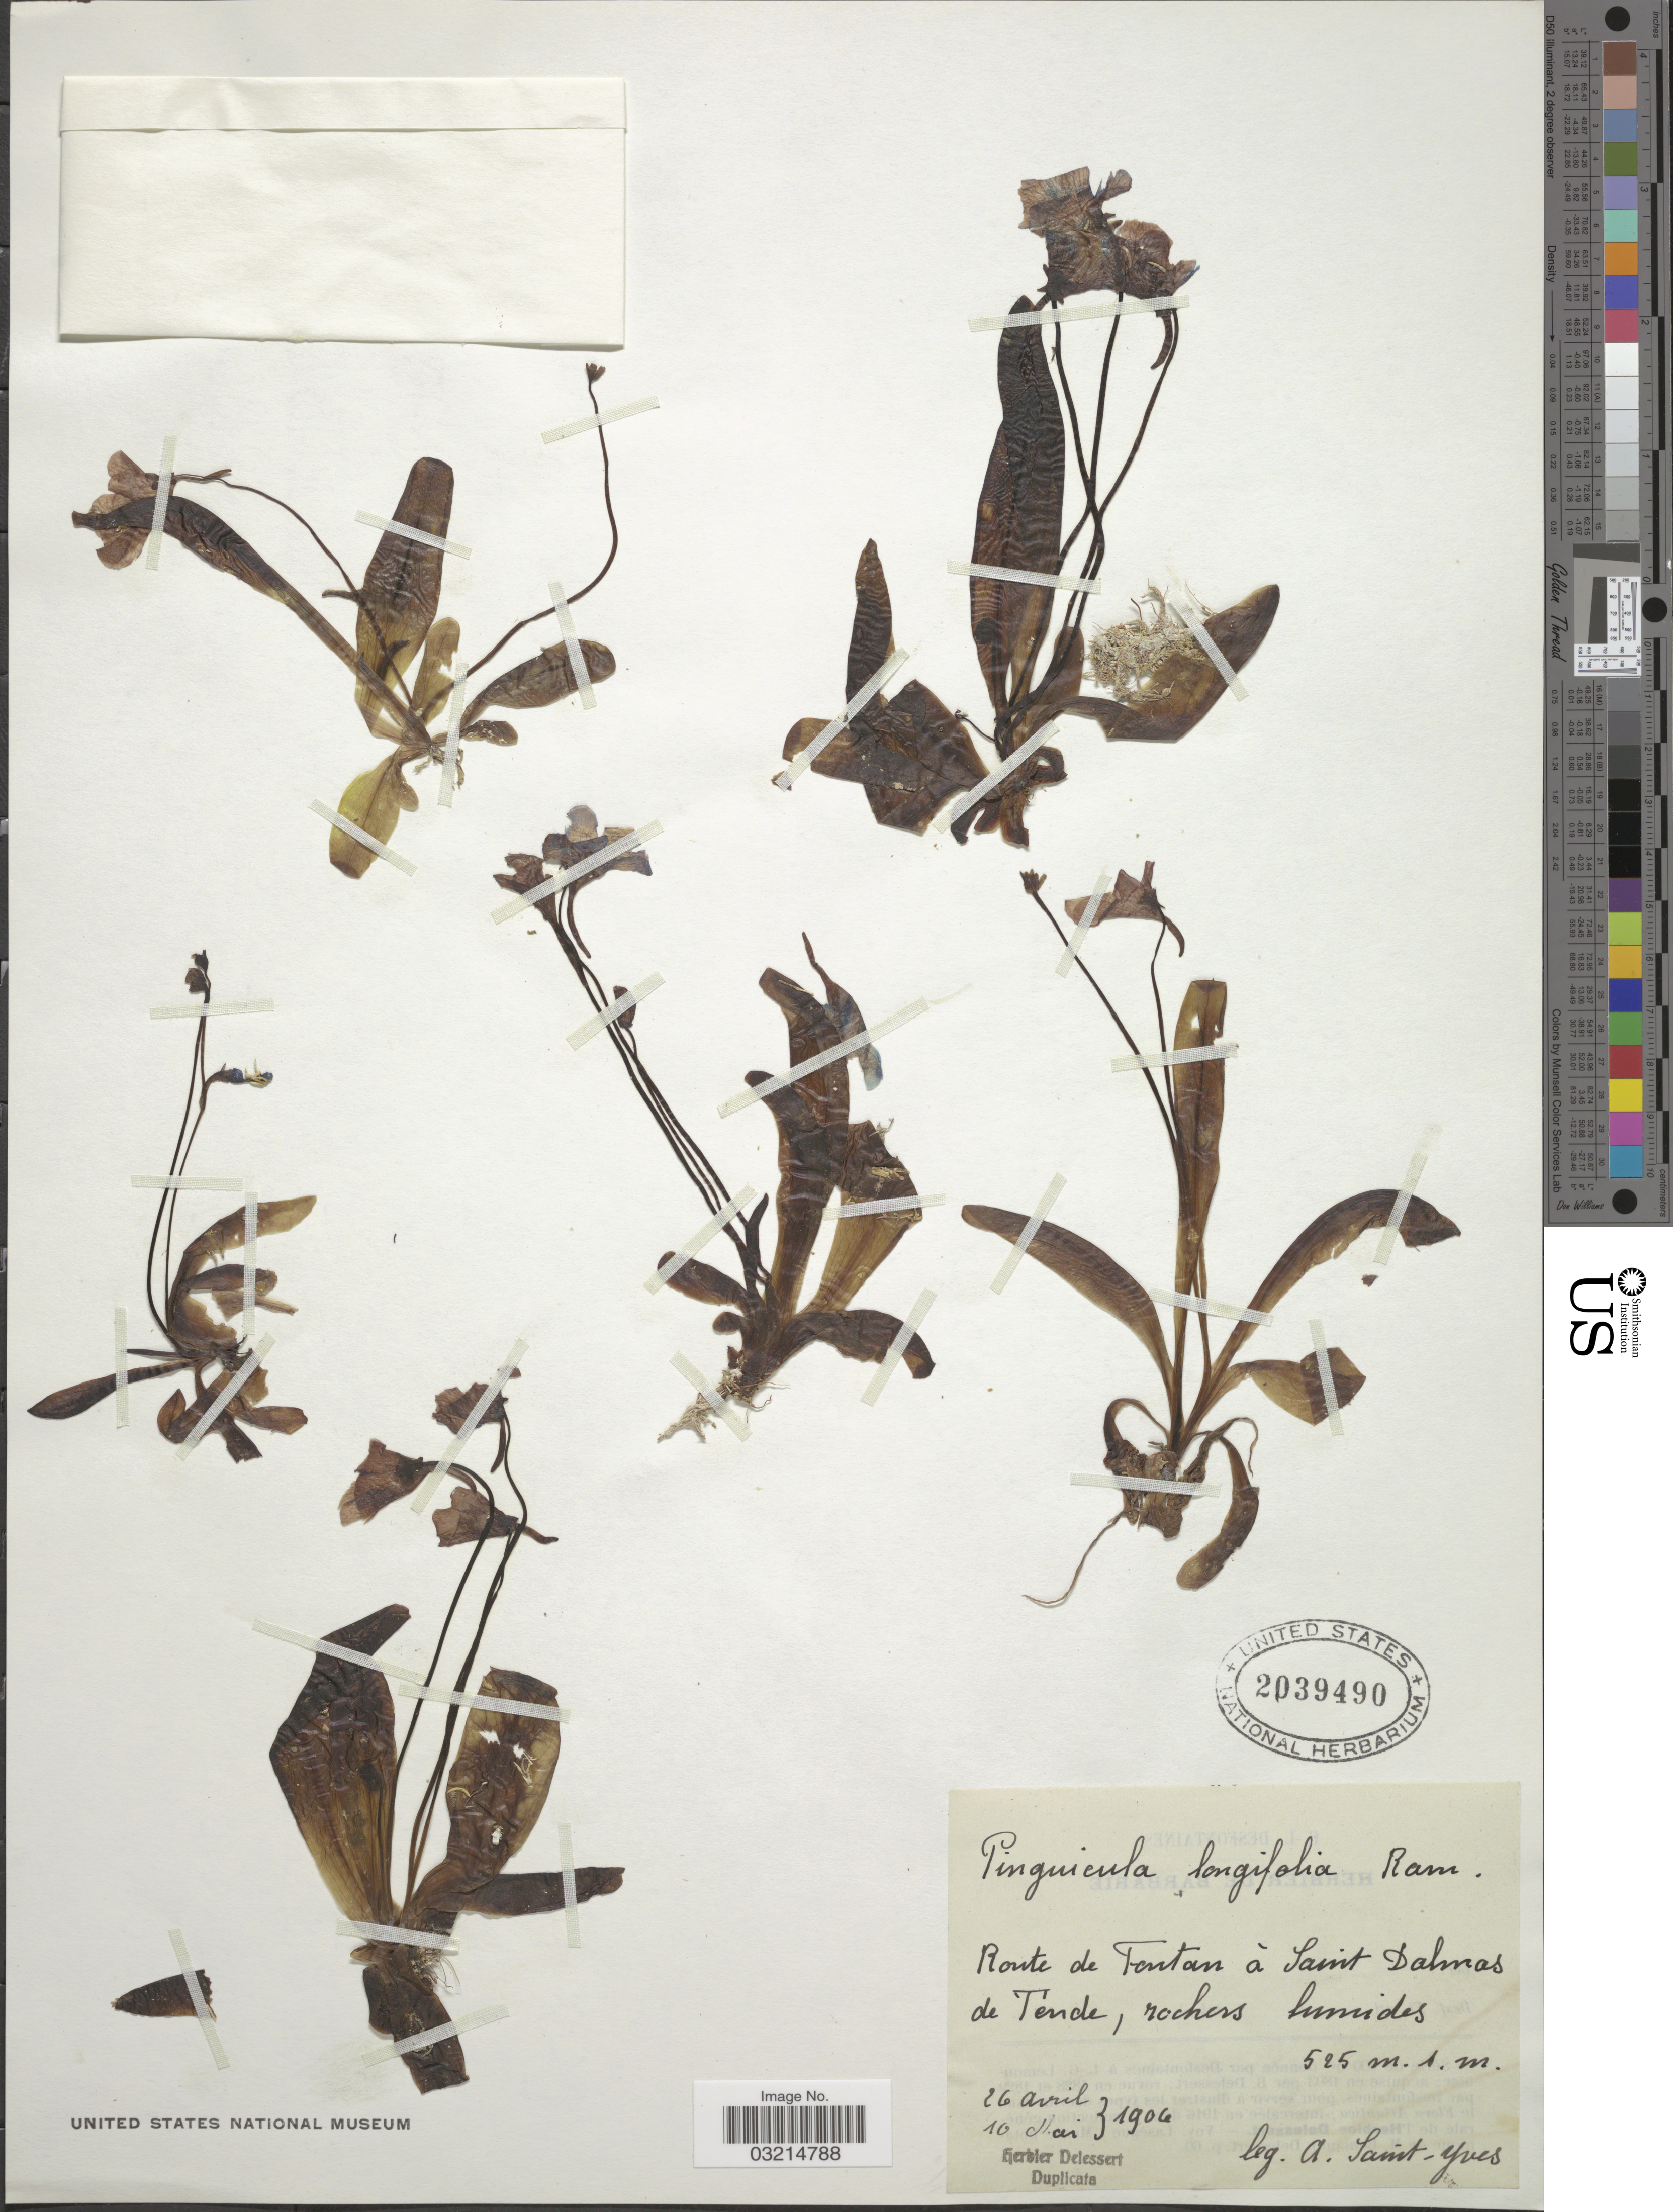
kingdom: Plantae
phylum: Tracheophyta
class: Magnoliopsida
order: Lamiales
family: Lentibulariaceae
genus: Pinguicula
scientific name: Pinguicula longifolia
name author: Ramond ex DC.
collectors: A. Saint-Yves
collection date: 1906-04-26/1906-05-10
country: France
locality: Route de Fontan á Saint Dalmas de Ténde, rochers humides.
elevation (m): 525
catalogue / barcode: US 2039490